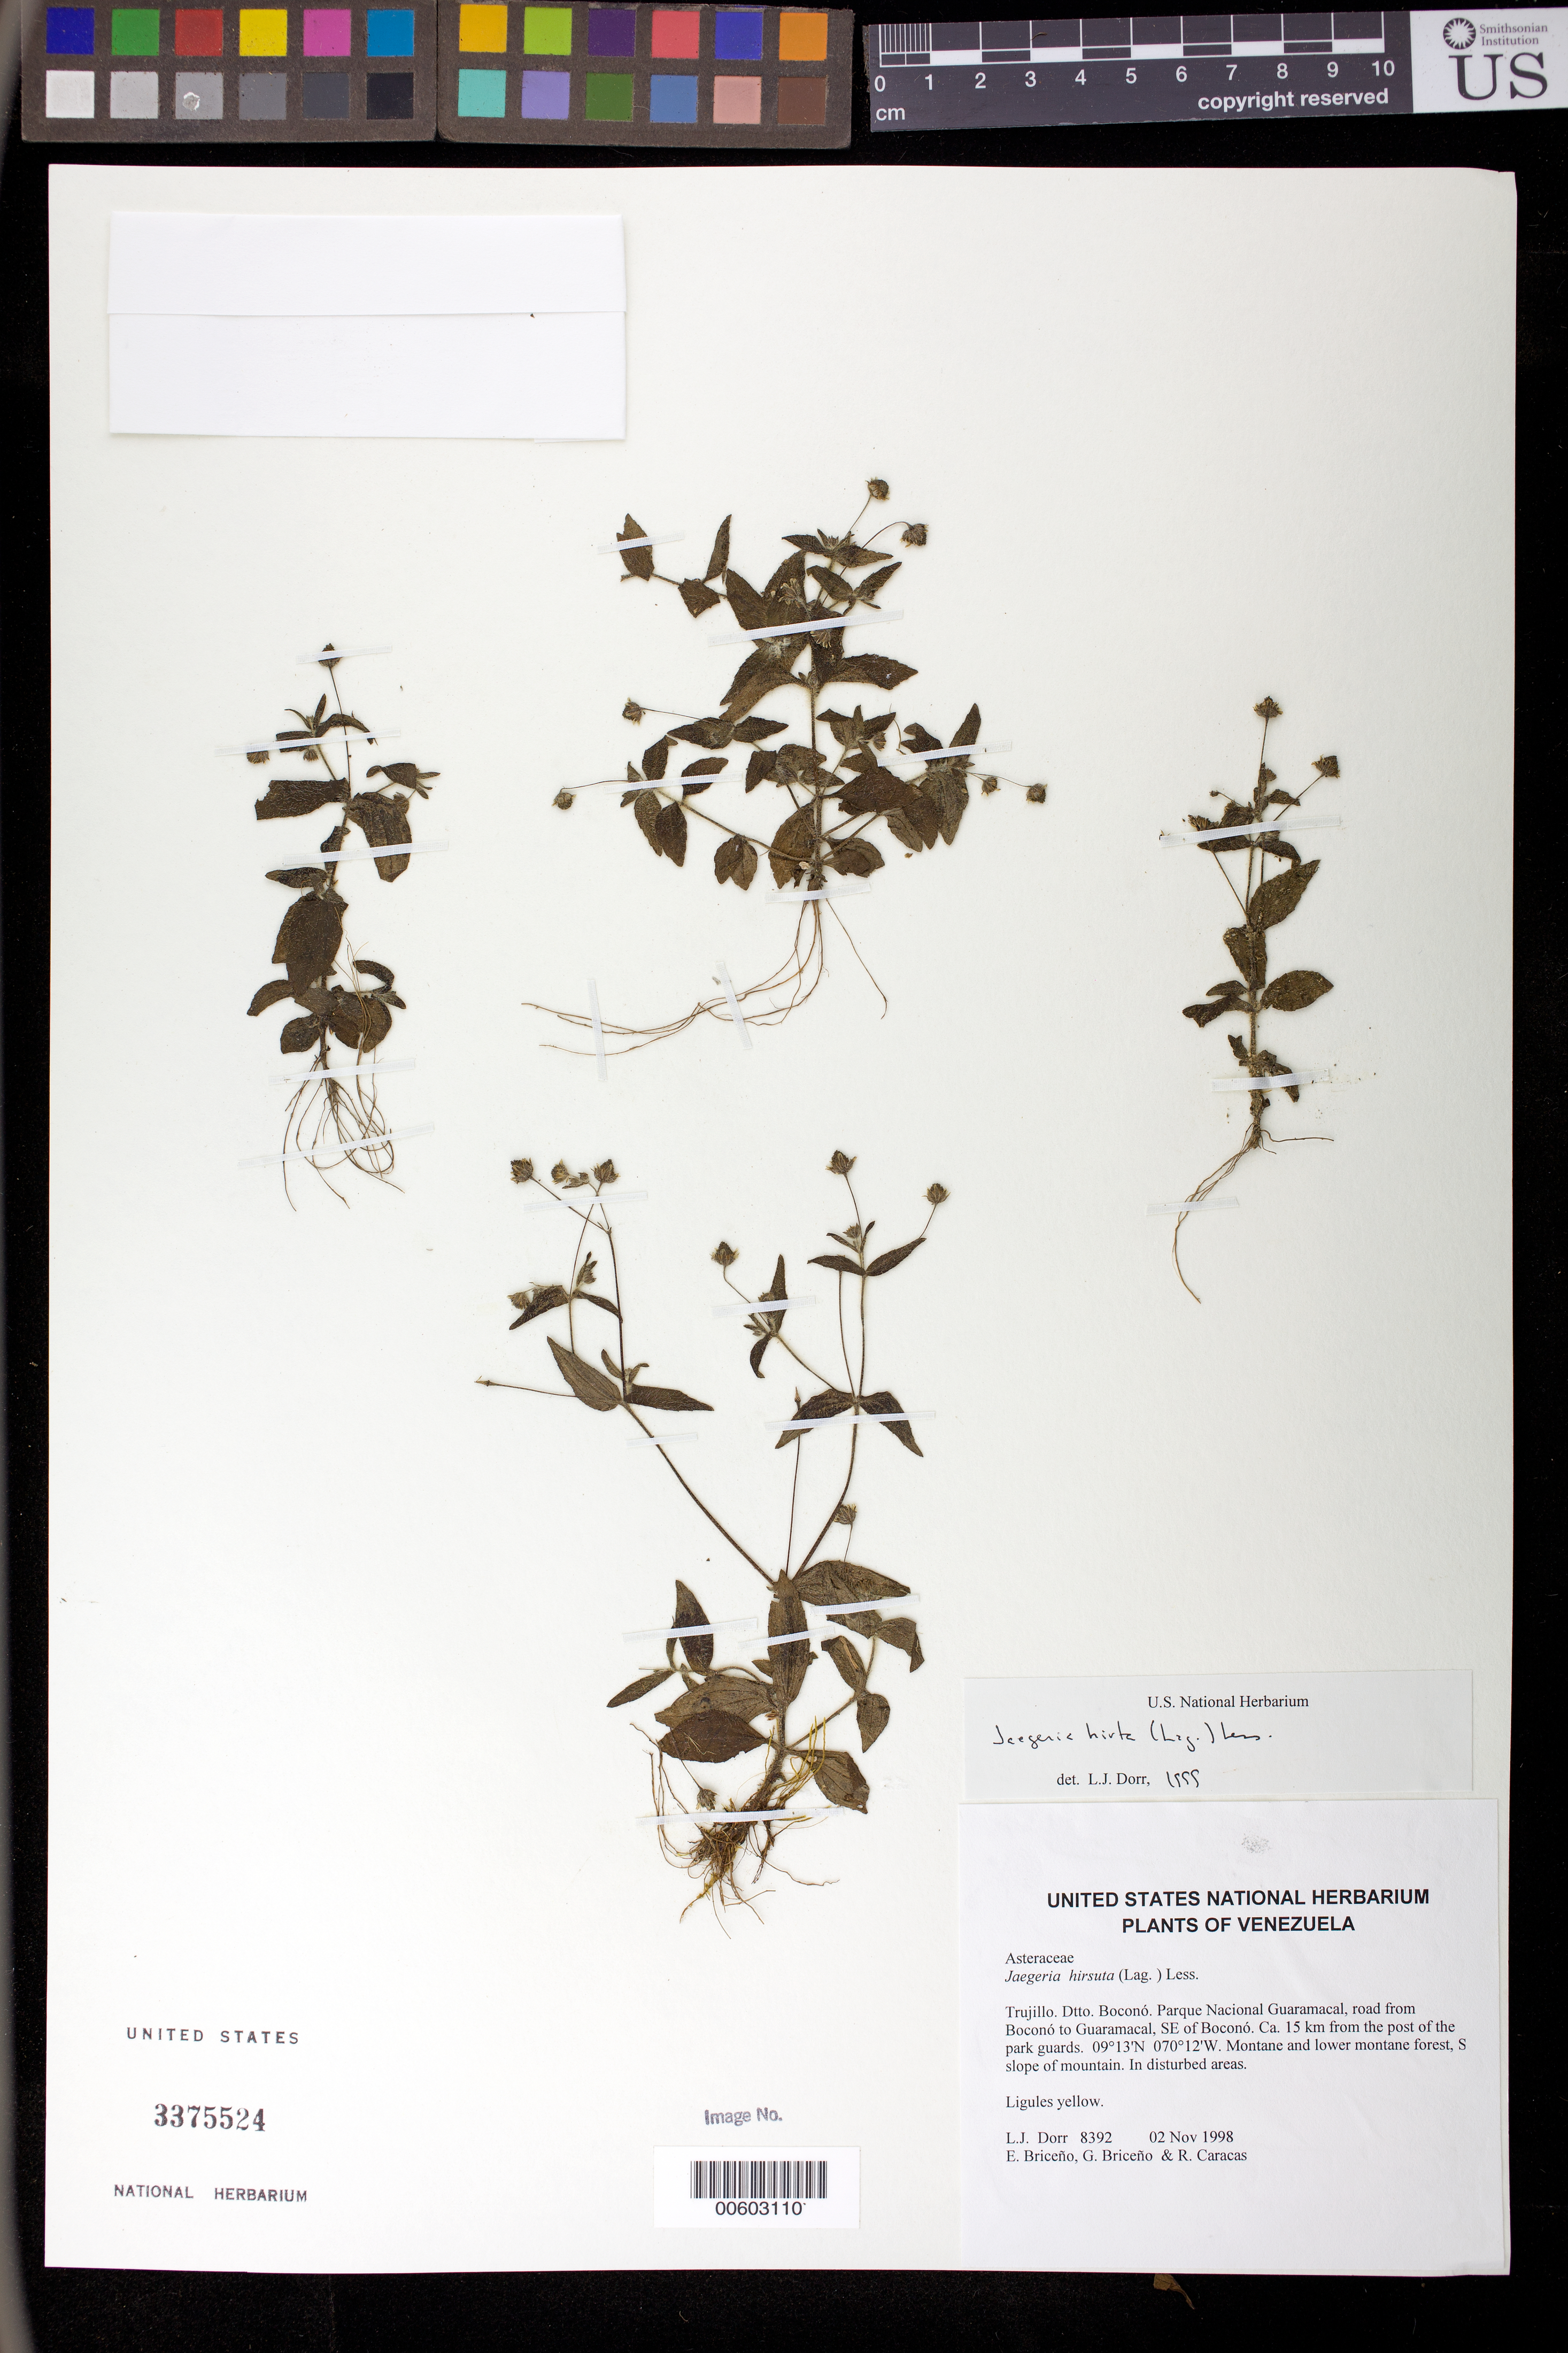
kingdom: Plantae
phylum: Tracheophyta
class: Magnoliopsida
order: Asterales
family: Asteraceae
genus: Jaegeria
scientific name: Jaegeria hirta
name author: (Lag.) Less.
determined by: Dorr, L. J., (BOT), Smithsonian Institution - National Museum of Natural History (UNITED STATES)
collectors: L. J. Dorr, E. Briceño, G. Briceño & R. Caracas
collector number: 8392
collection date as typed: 02 Nov 1998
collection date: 1998-11-02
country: Venezuela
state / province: Trujillo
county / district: Boconó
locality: Parque Nacional Guaramacal, road from Boconó to Guaramacal, SE of Boconó, ca. 15 km from the post of the park guards.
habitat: Montane and lower montane forest, S slope of mountain. In disturbed areas.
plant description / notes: MO, PORT, TEX, US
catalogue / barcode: US 3375524